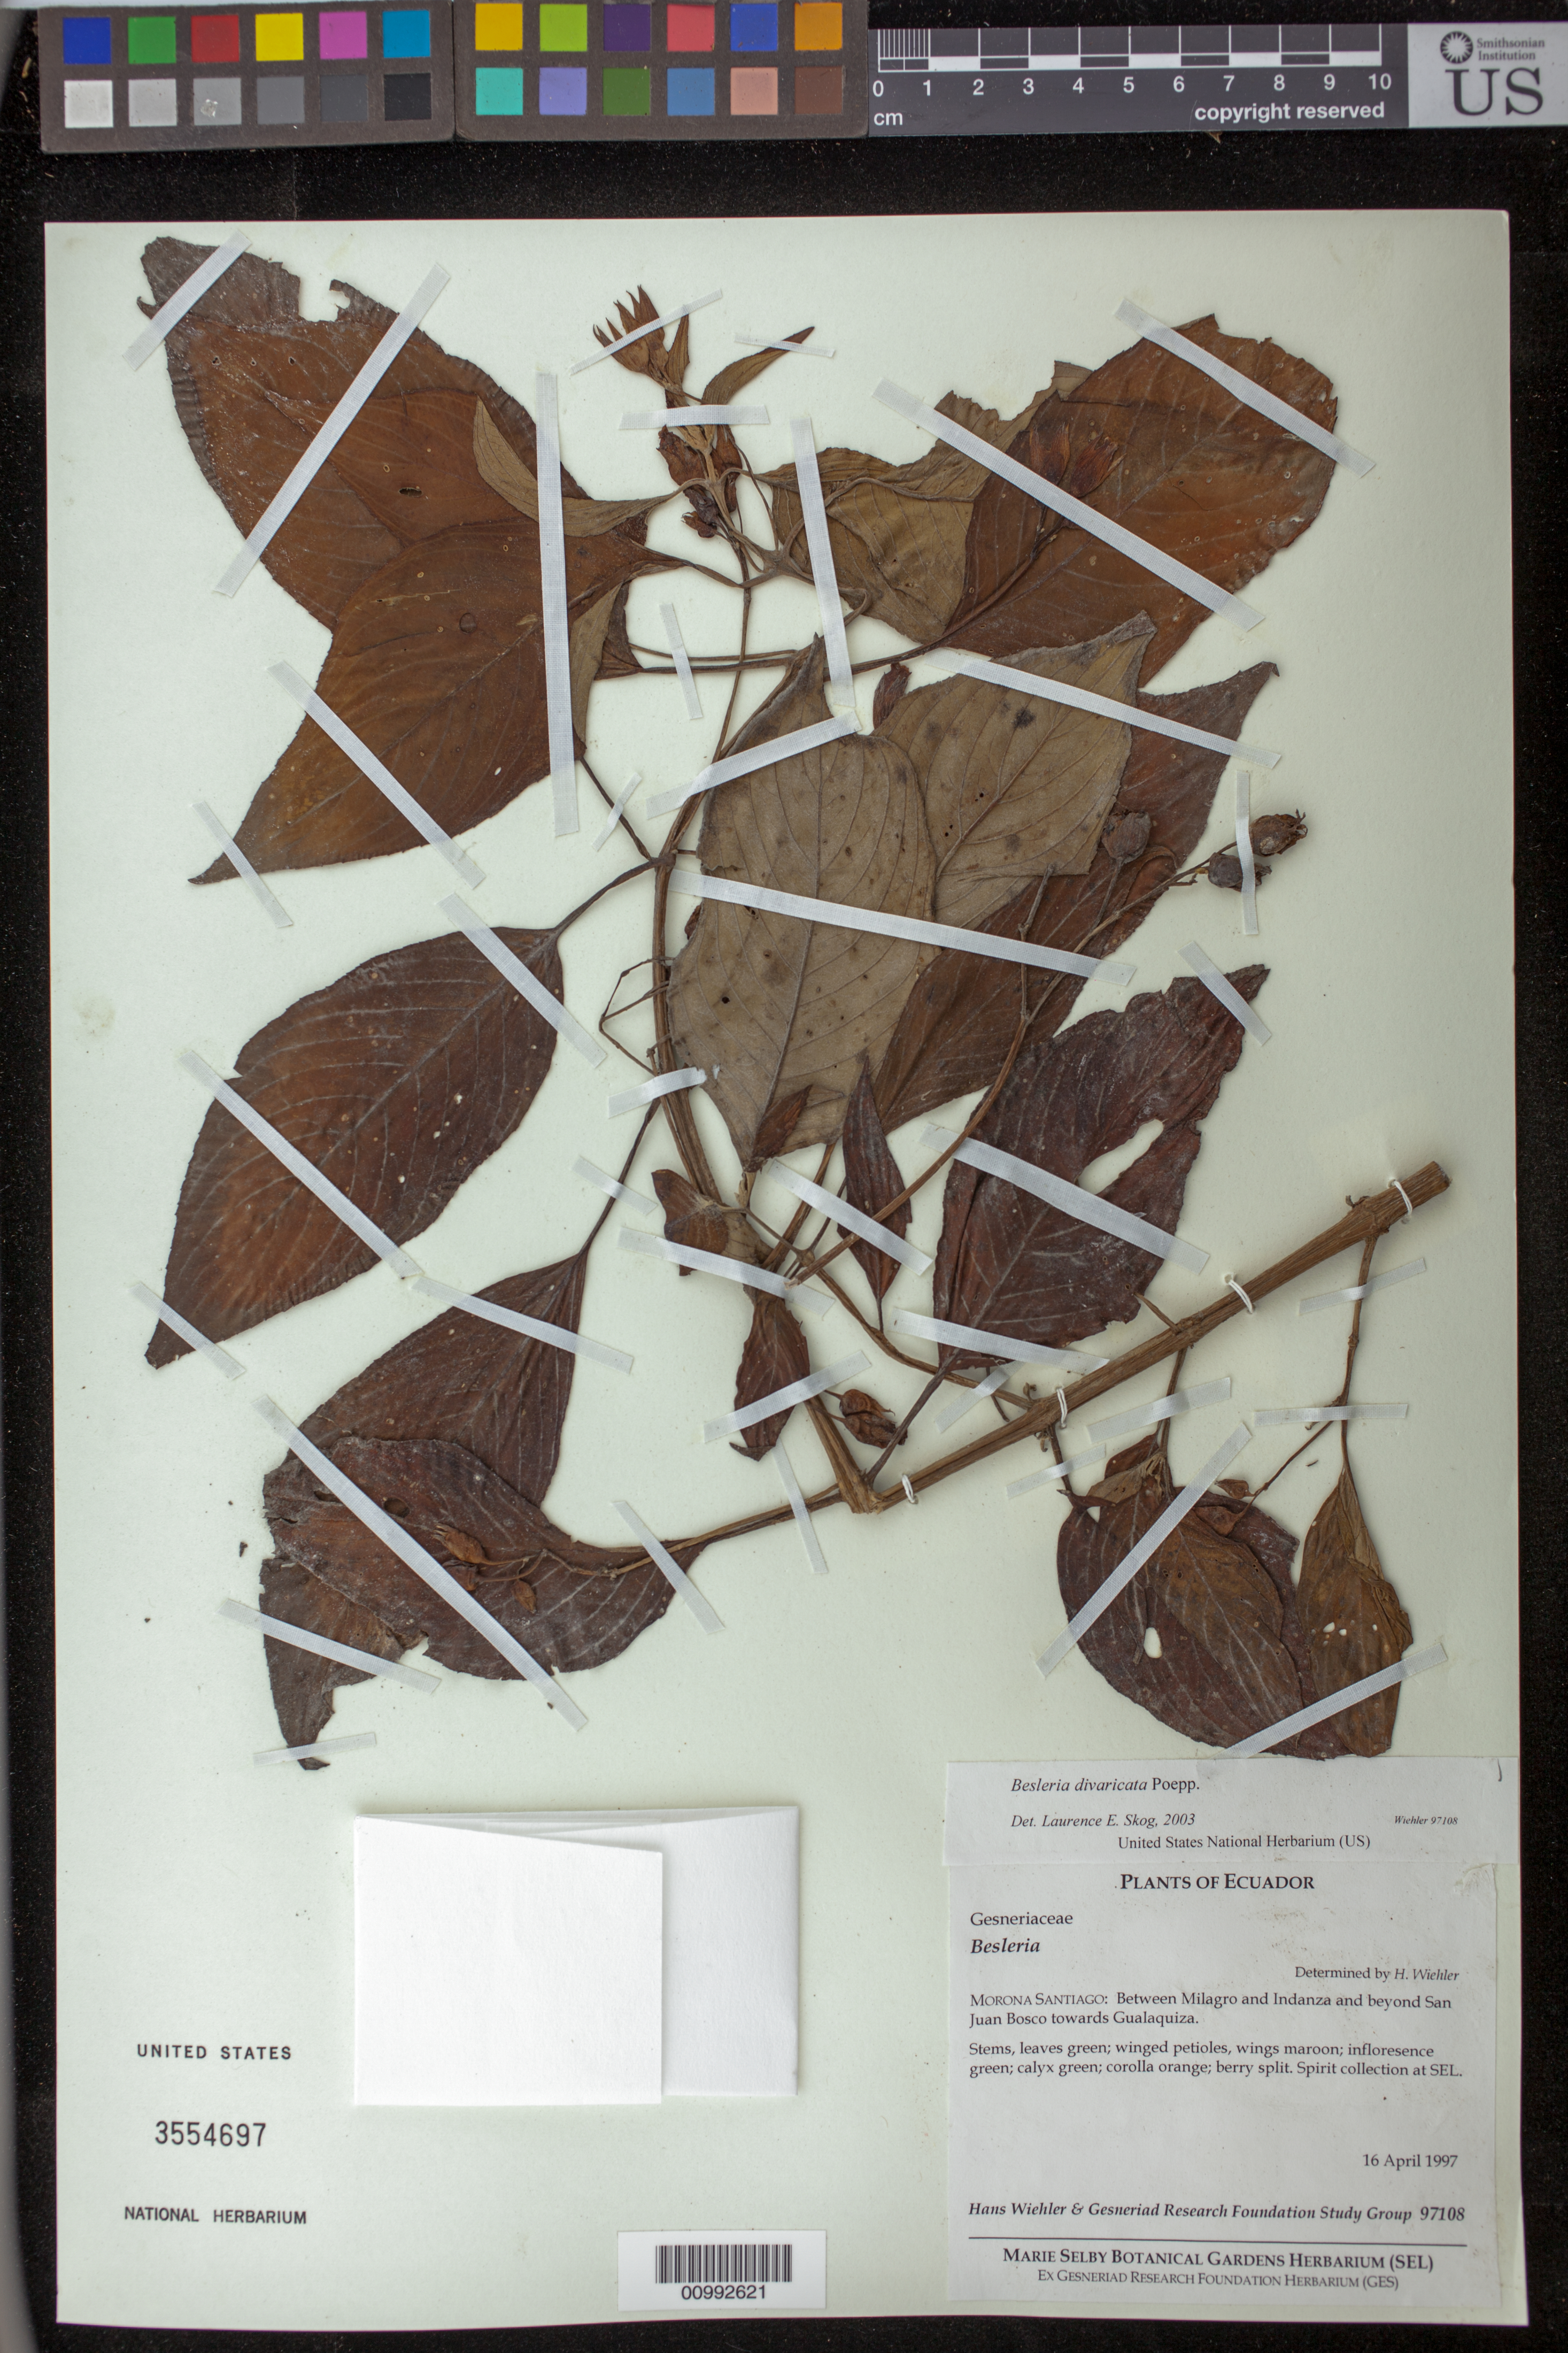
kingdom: Plantae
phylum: Tracheophyta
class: Magnoliopsida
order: Lamiales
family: Gesneriaceae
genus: Besleria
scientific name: Besleria divaricata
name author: Poepp.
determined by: Skog, Laurence E.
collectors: H. J. Wiehler & GRF Study Group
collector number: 97108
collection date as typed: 16 Apr 1997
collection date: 1997-04-16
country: Ecuador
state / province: Morona-Santiago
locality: Morona-Santiago: between Milagro and Indanza and beyond San Juan Bosco towards Gualaquiza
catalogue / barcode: US 3554697